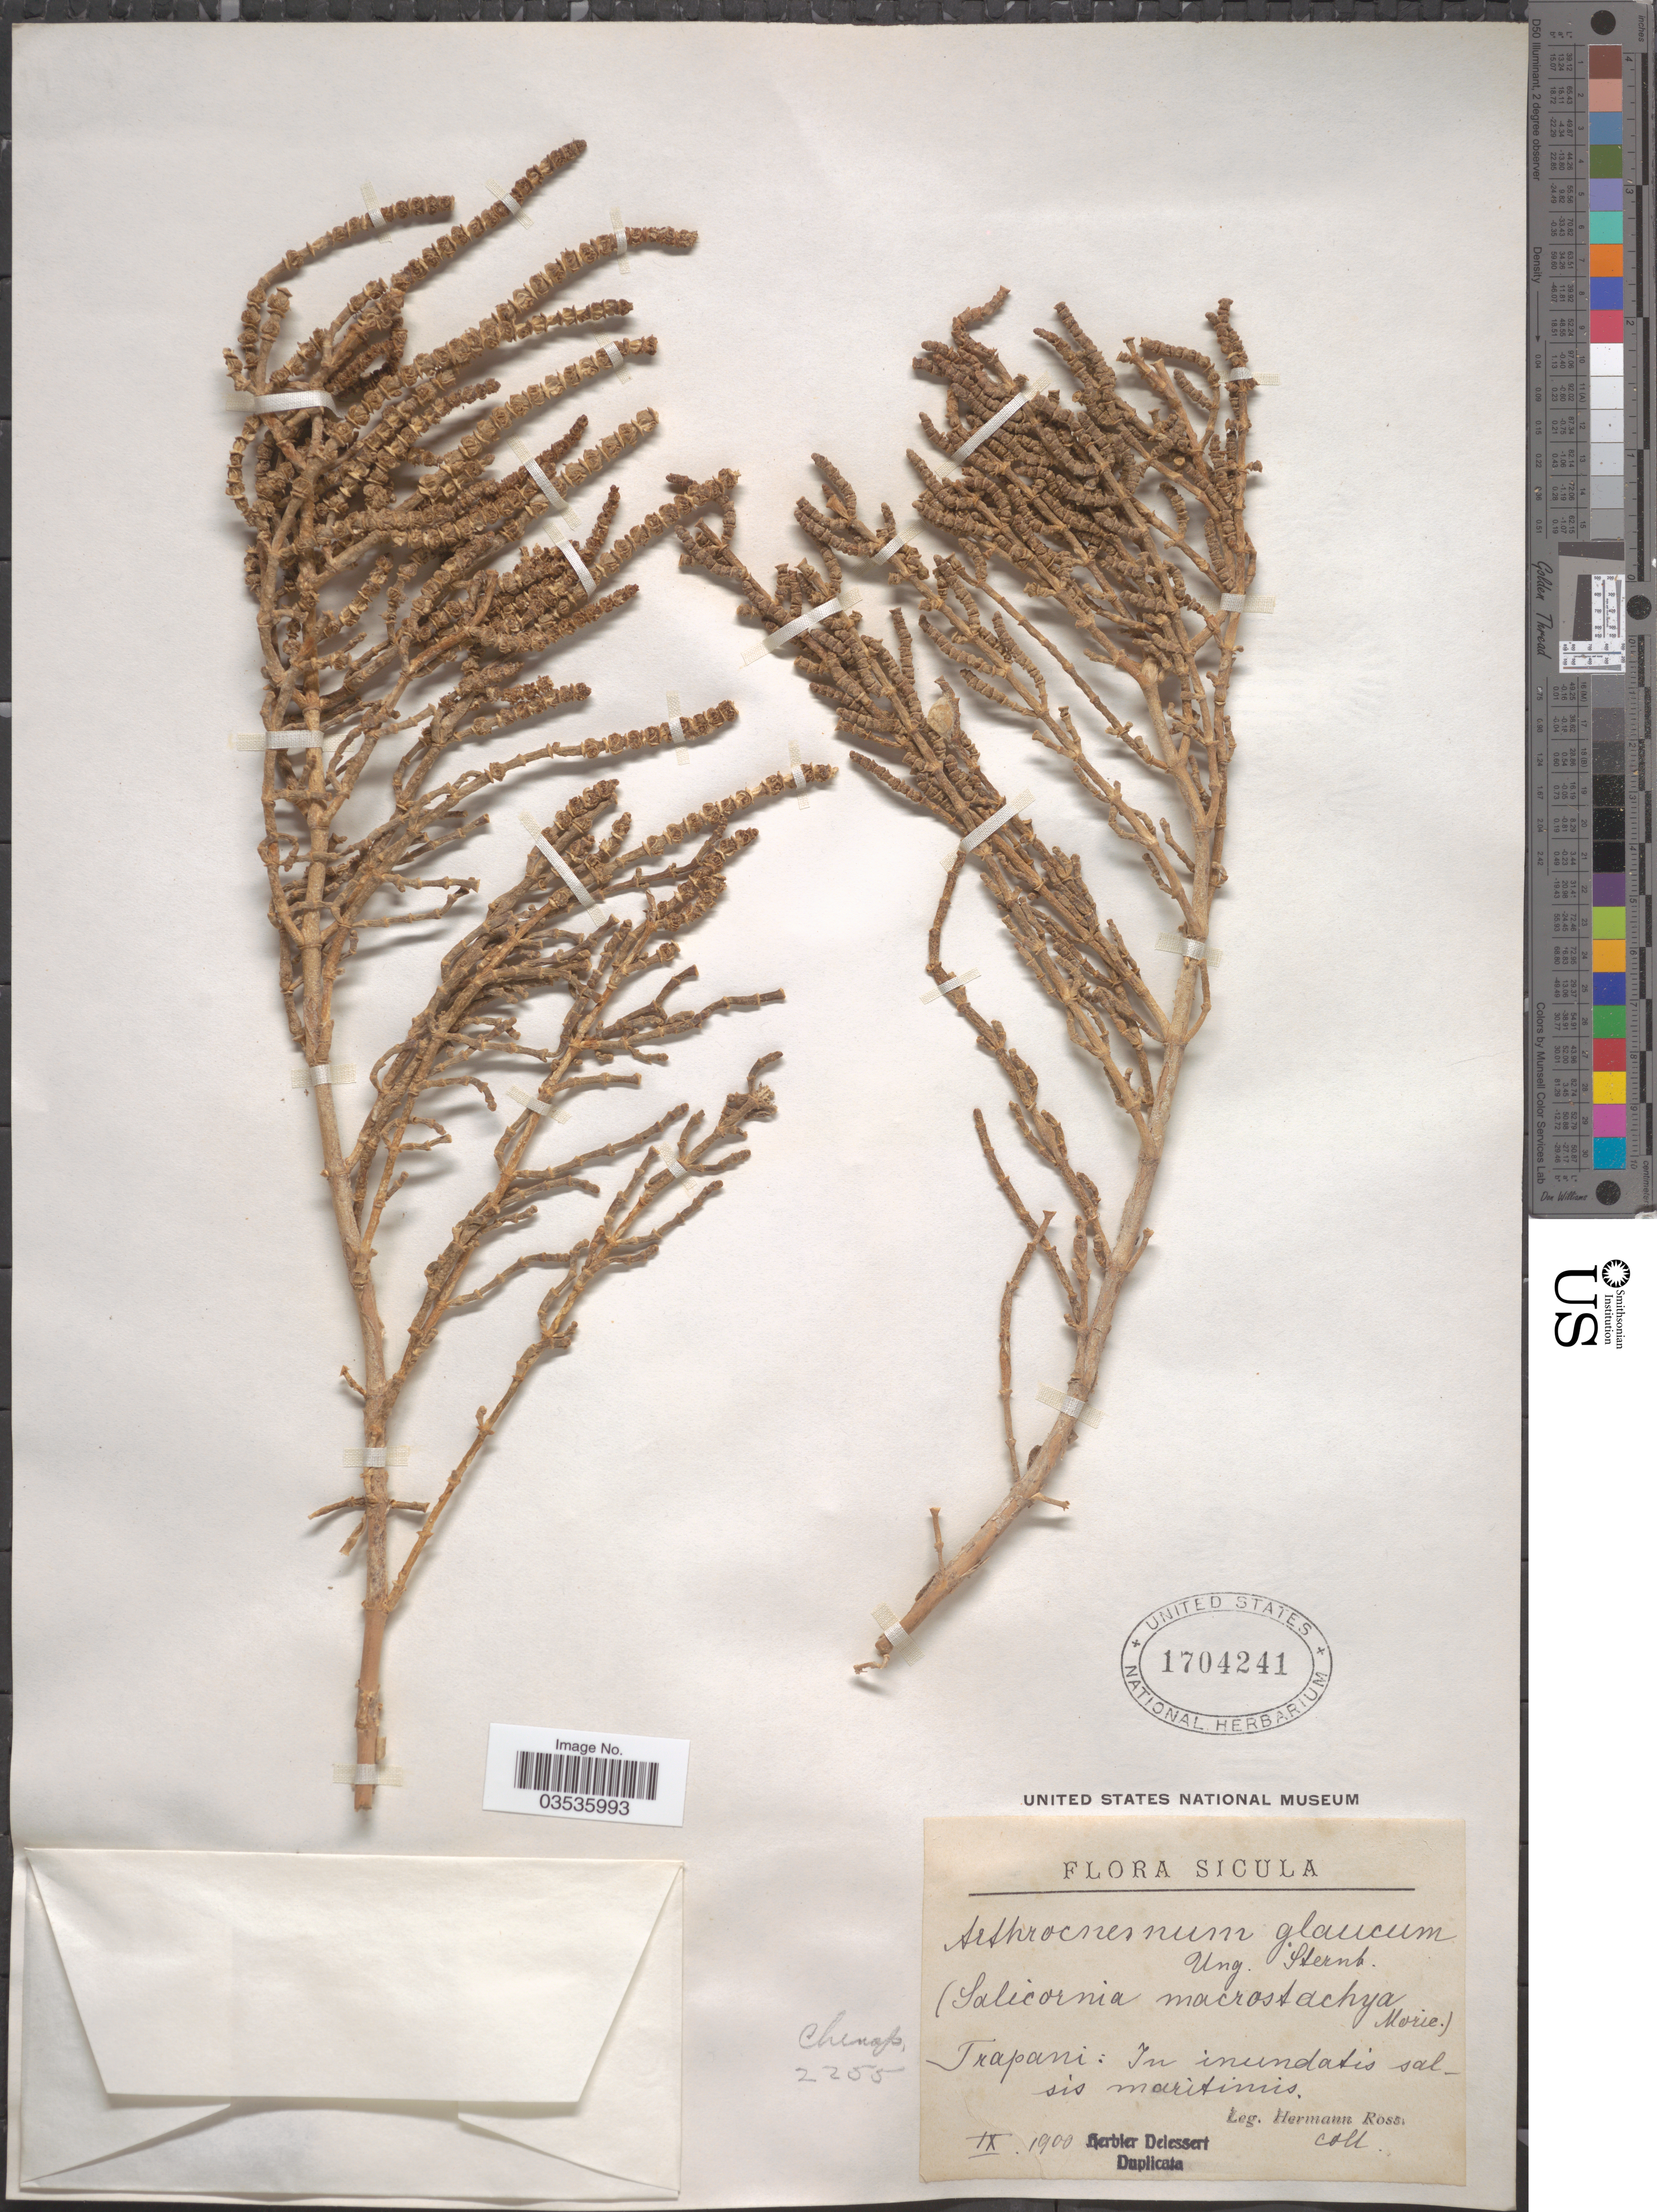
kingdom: Plantae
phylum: Tracheophyta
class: Magnoliopsida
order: Caryophyllales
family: Amaranthaceae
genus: Salicornia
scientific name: Salicornia fruticosa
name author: (L.) L.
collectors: H. Rosé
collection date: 1900-09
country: Italy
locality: Sicula. Trapani.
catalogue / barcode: US 1704241